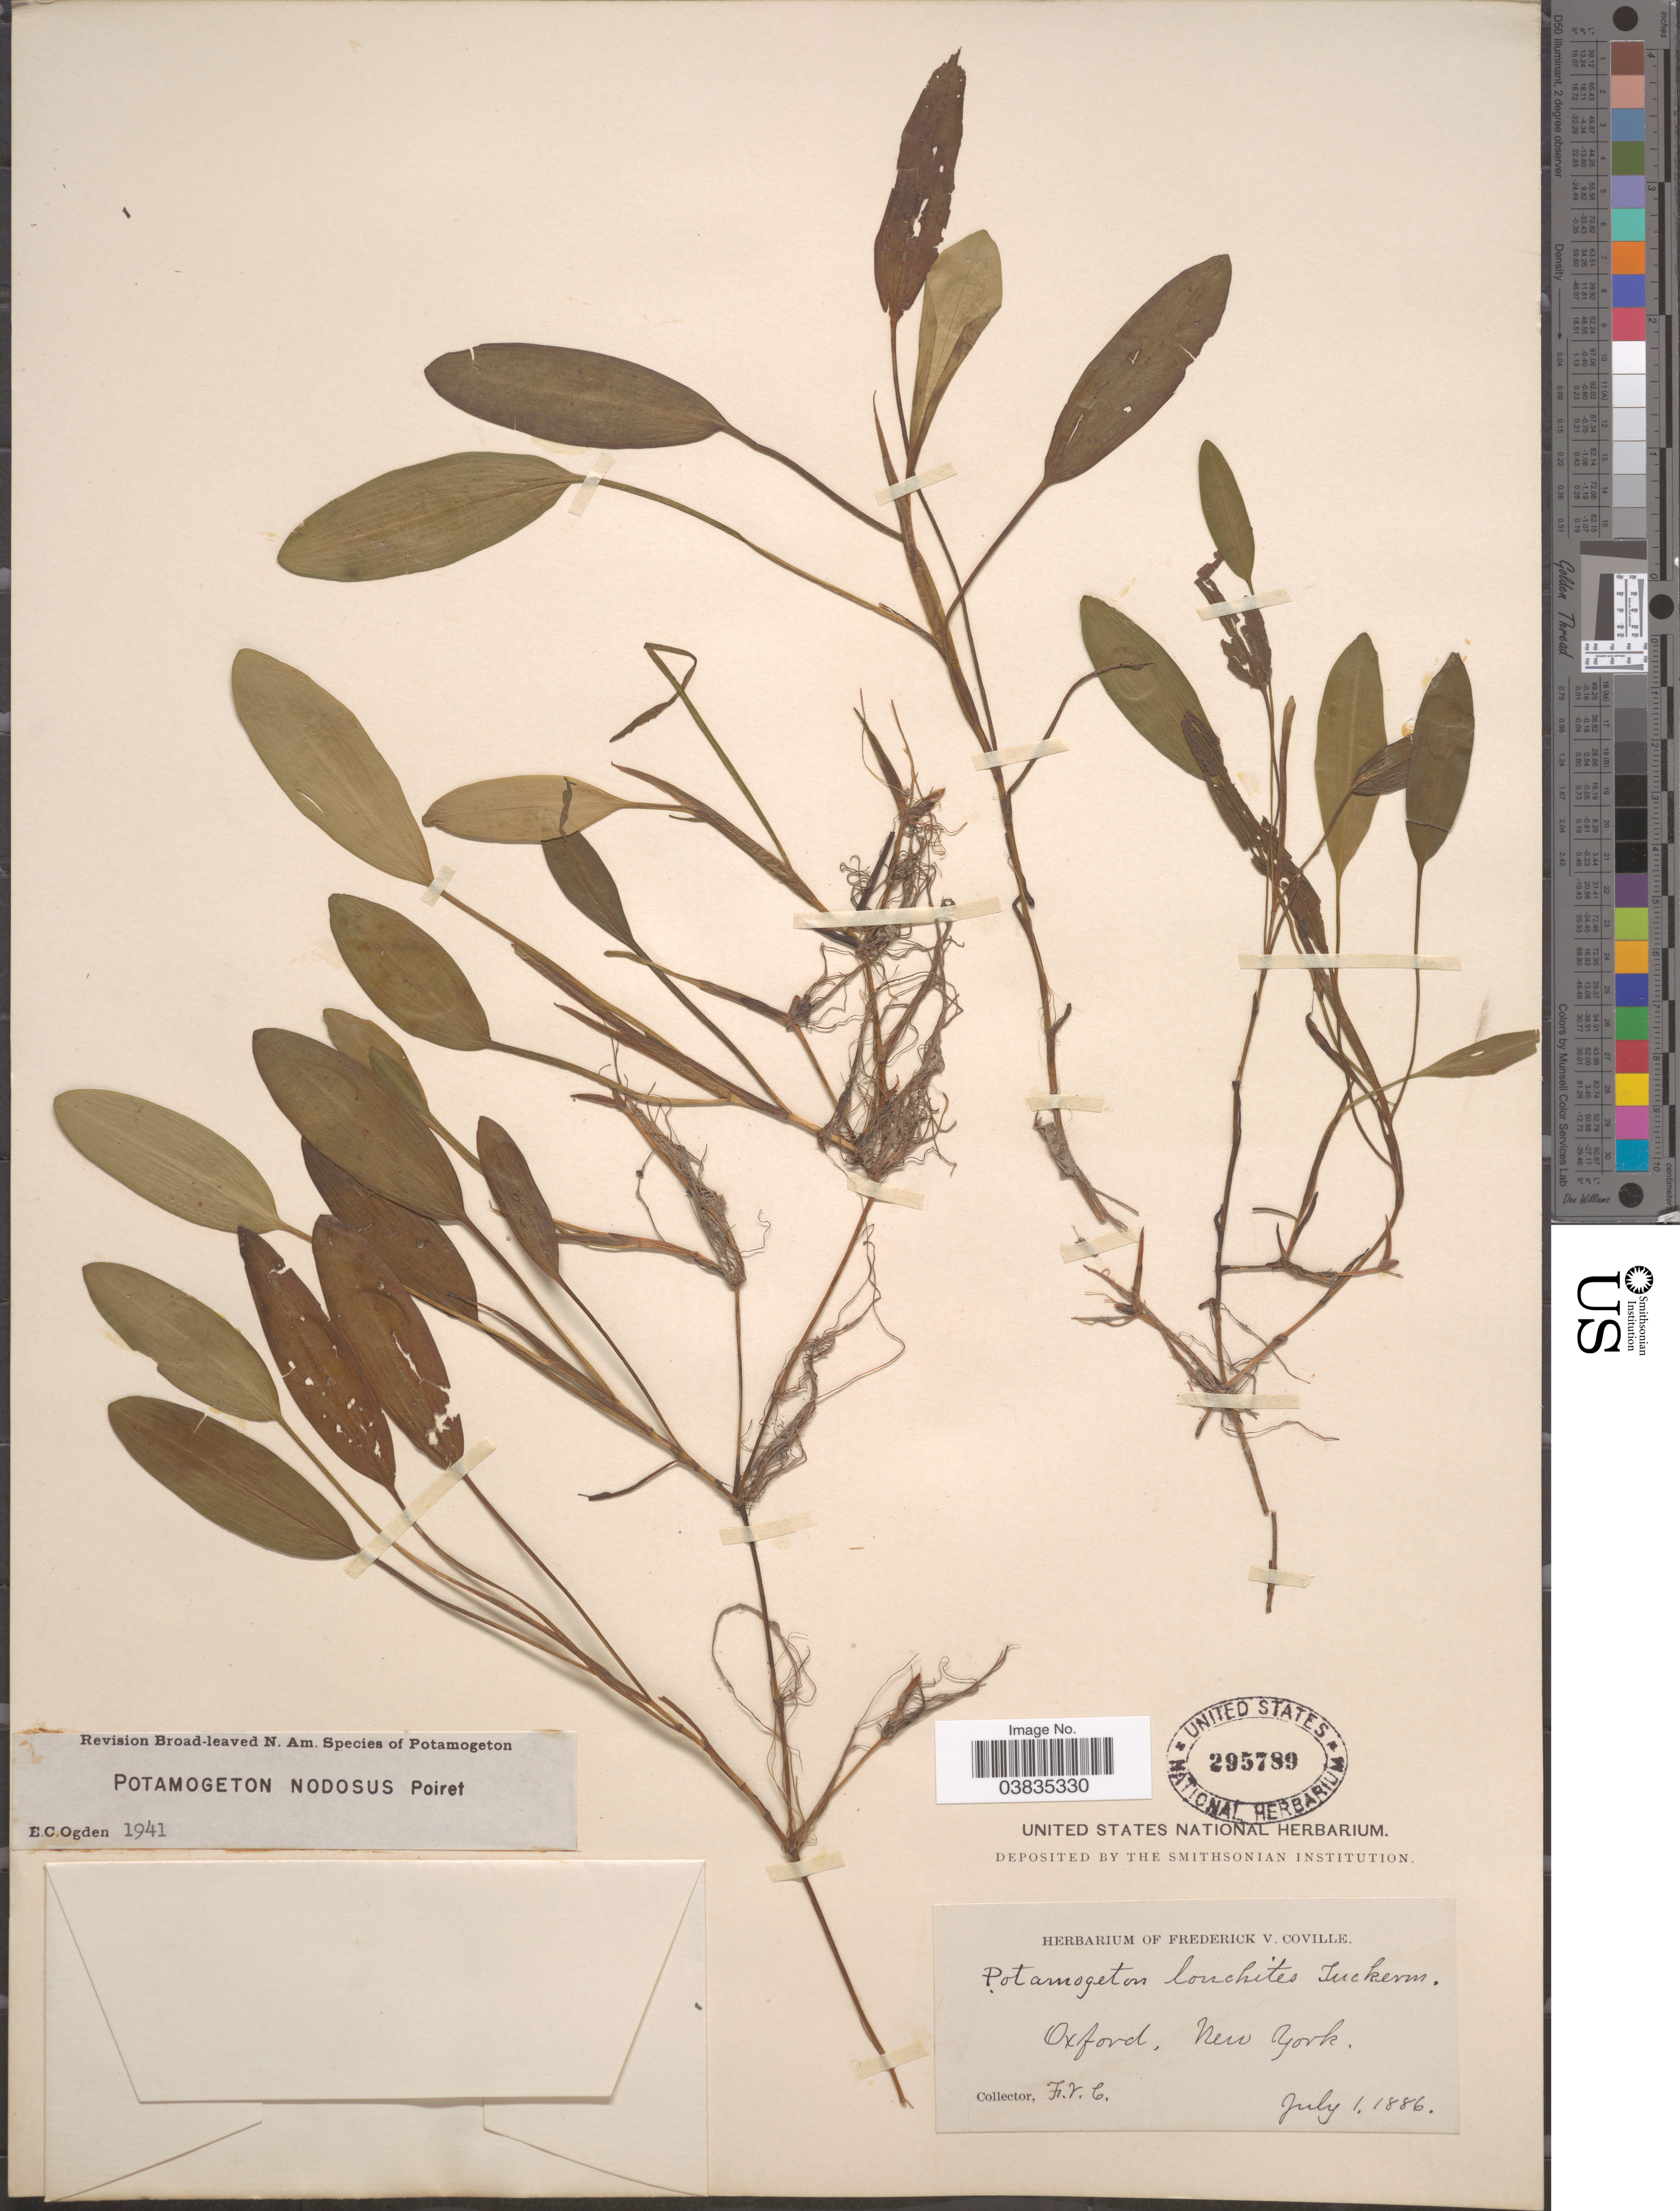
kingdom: Plantae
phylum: Tracheophyta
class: Liliopsida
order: Alismatales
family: Potamogetonaceae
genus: Potamogeton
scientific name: Potamogeton nodosus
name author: Poir.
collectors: F. V. Coville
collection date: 1886-07-01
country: United States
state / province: New York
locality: Oxford.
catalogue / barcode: US 295789